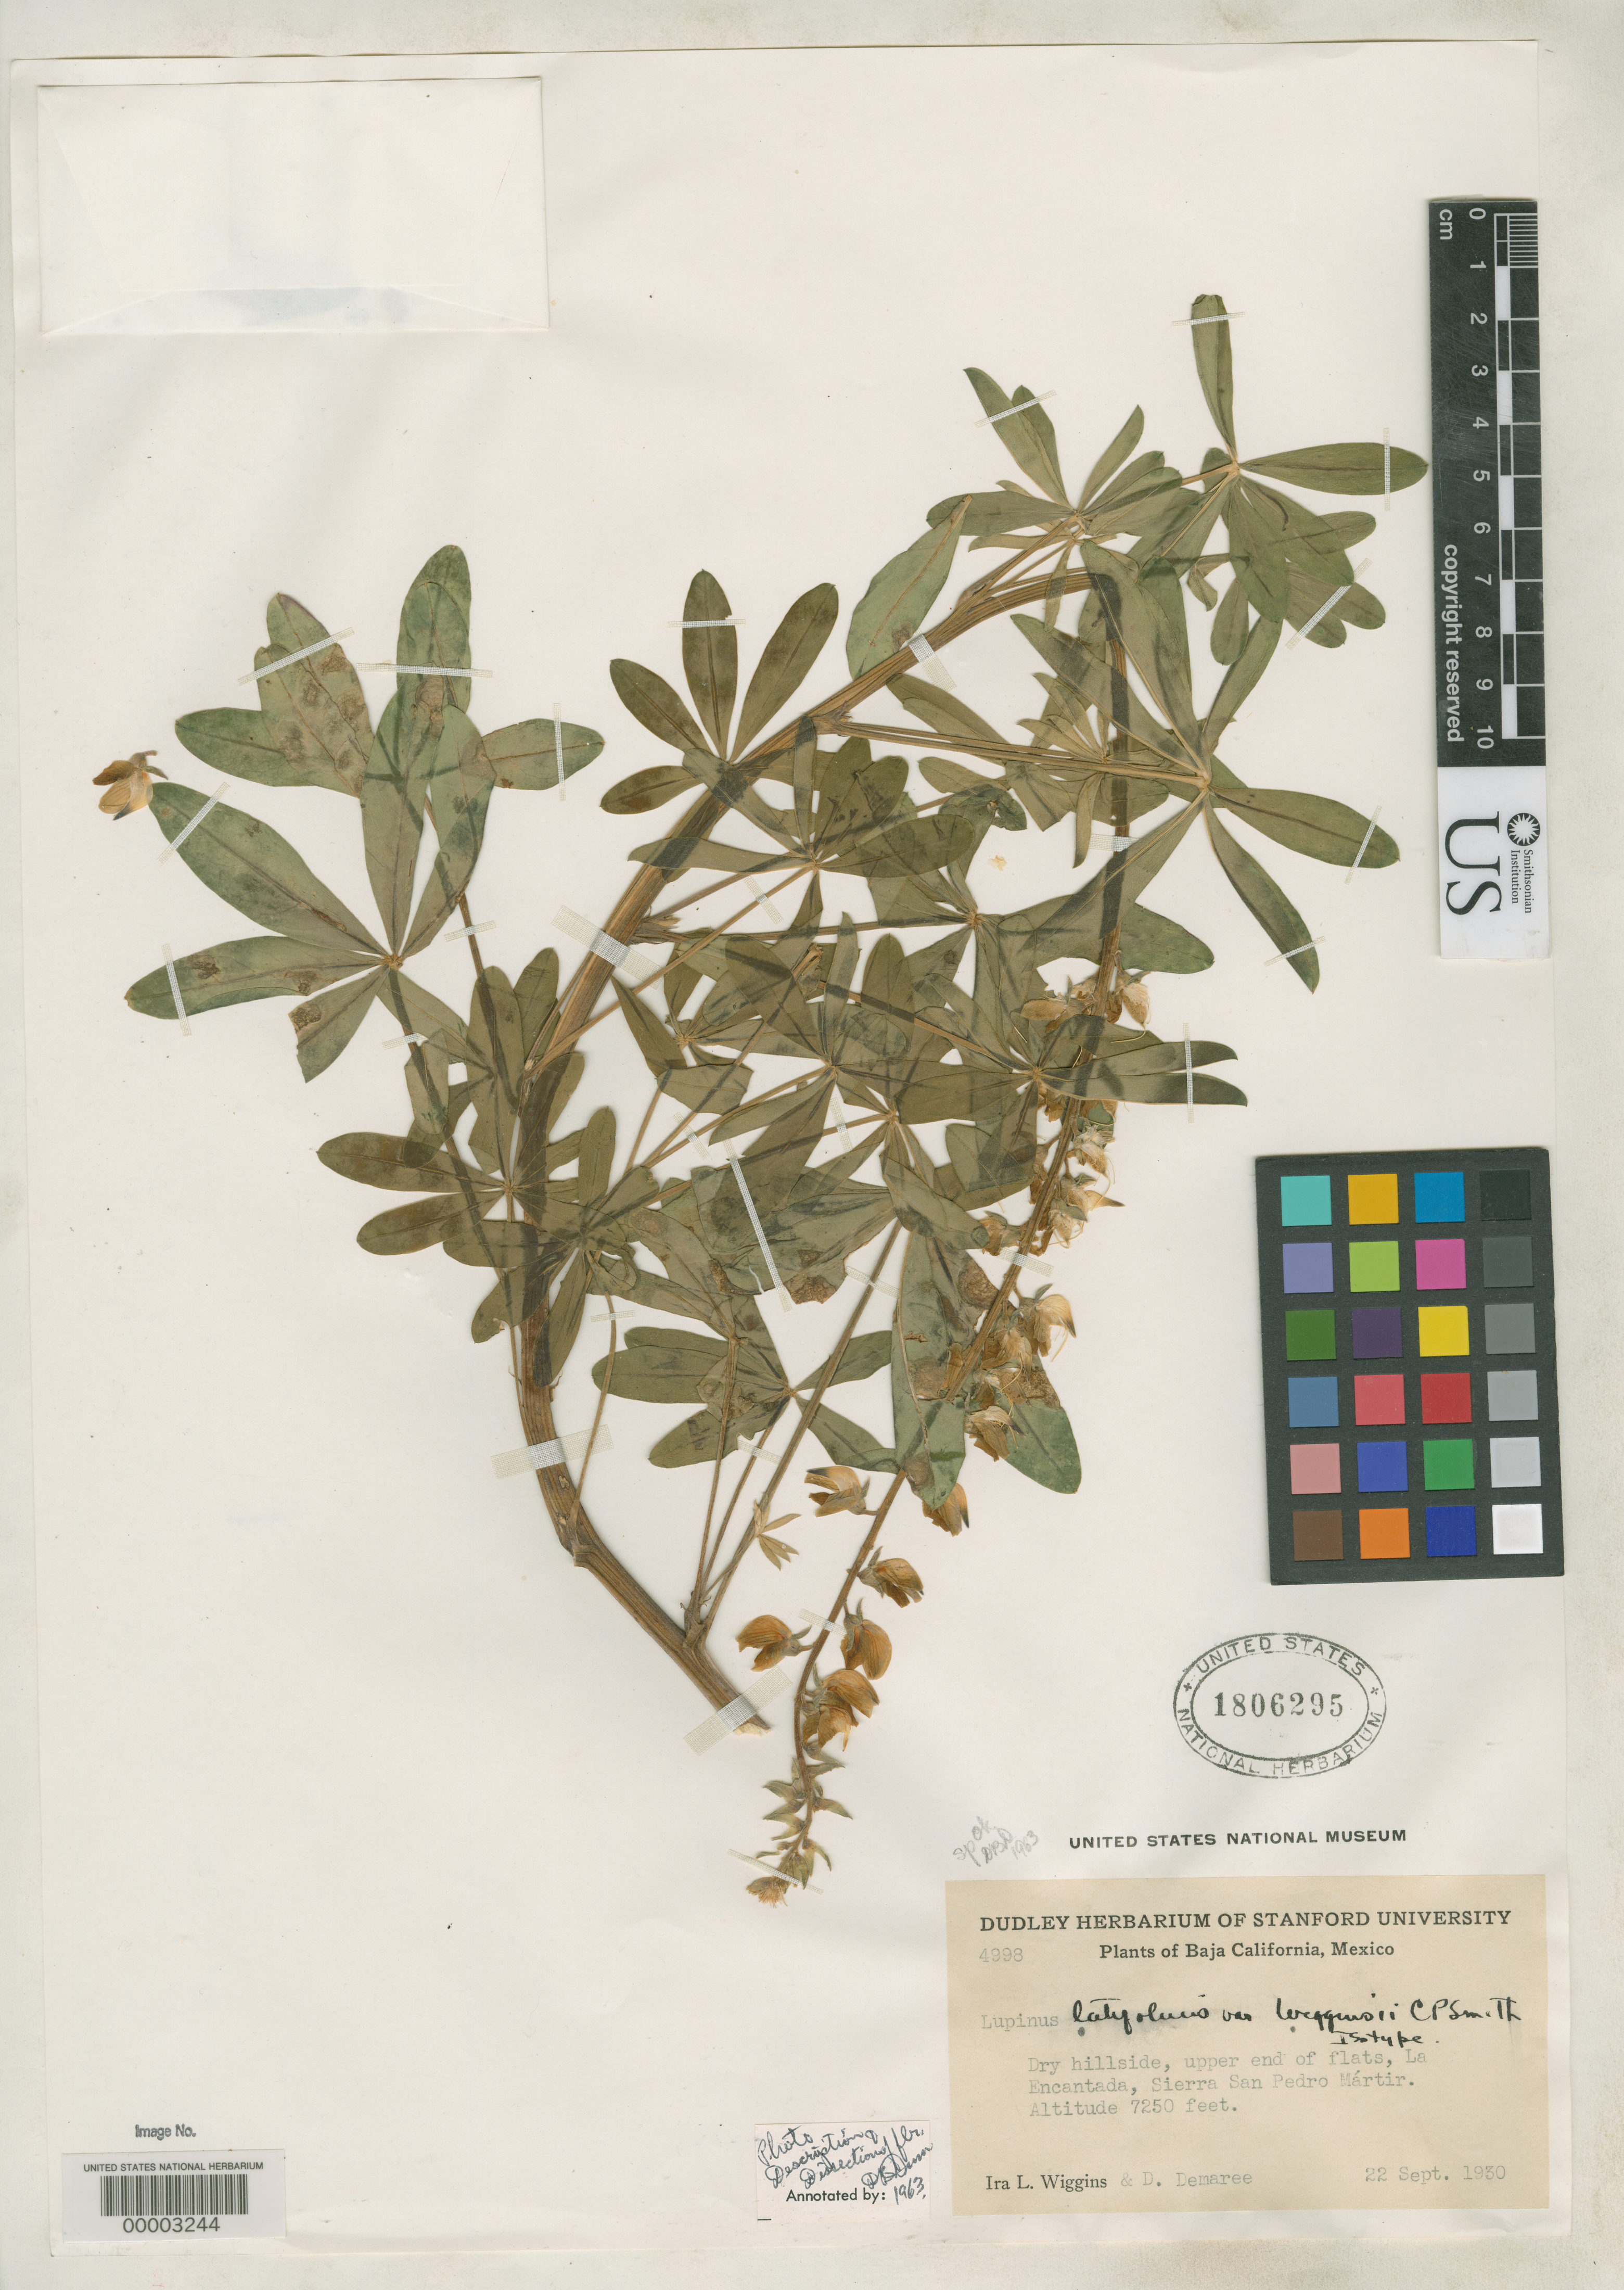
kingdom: Plantae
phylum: Tracheophyta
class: Magnoliopsida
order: Fabales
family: Fabaceae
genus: Lupinus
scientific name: Lupinus latifolius var. wigginsii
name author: C.P. Sm.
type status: Isotype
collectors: I. L. Wiggins & D. Demaree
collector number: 4998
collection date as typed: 22 Sep 1930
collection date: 1930-09-22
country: Mexico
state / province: Baja California Norte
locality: Encantada, Sierra San Pedro Martir.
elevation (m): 2210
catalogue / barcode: US 1806295